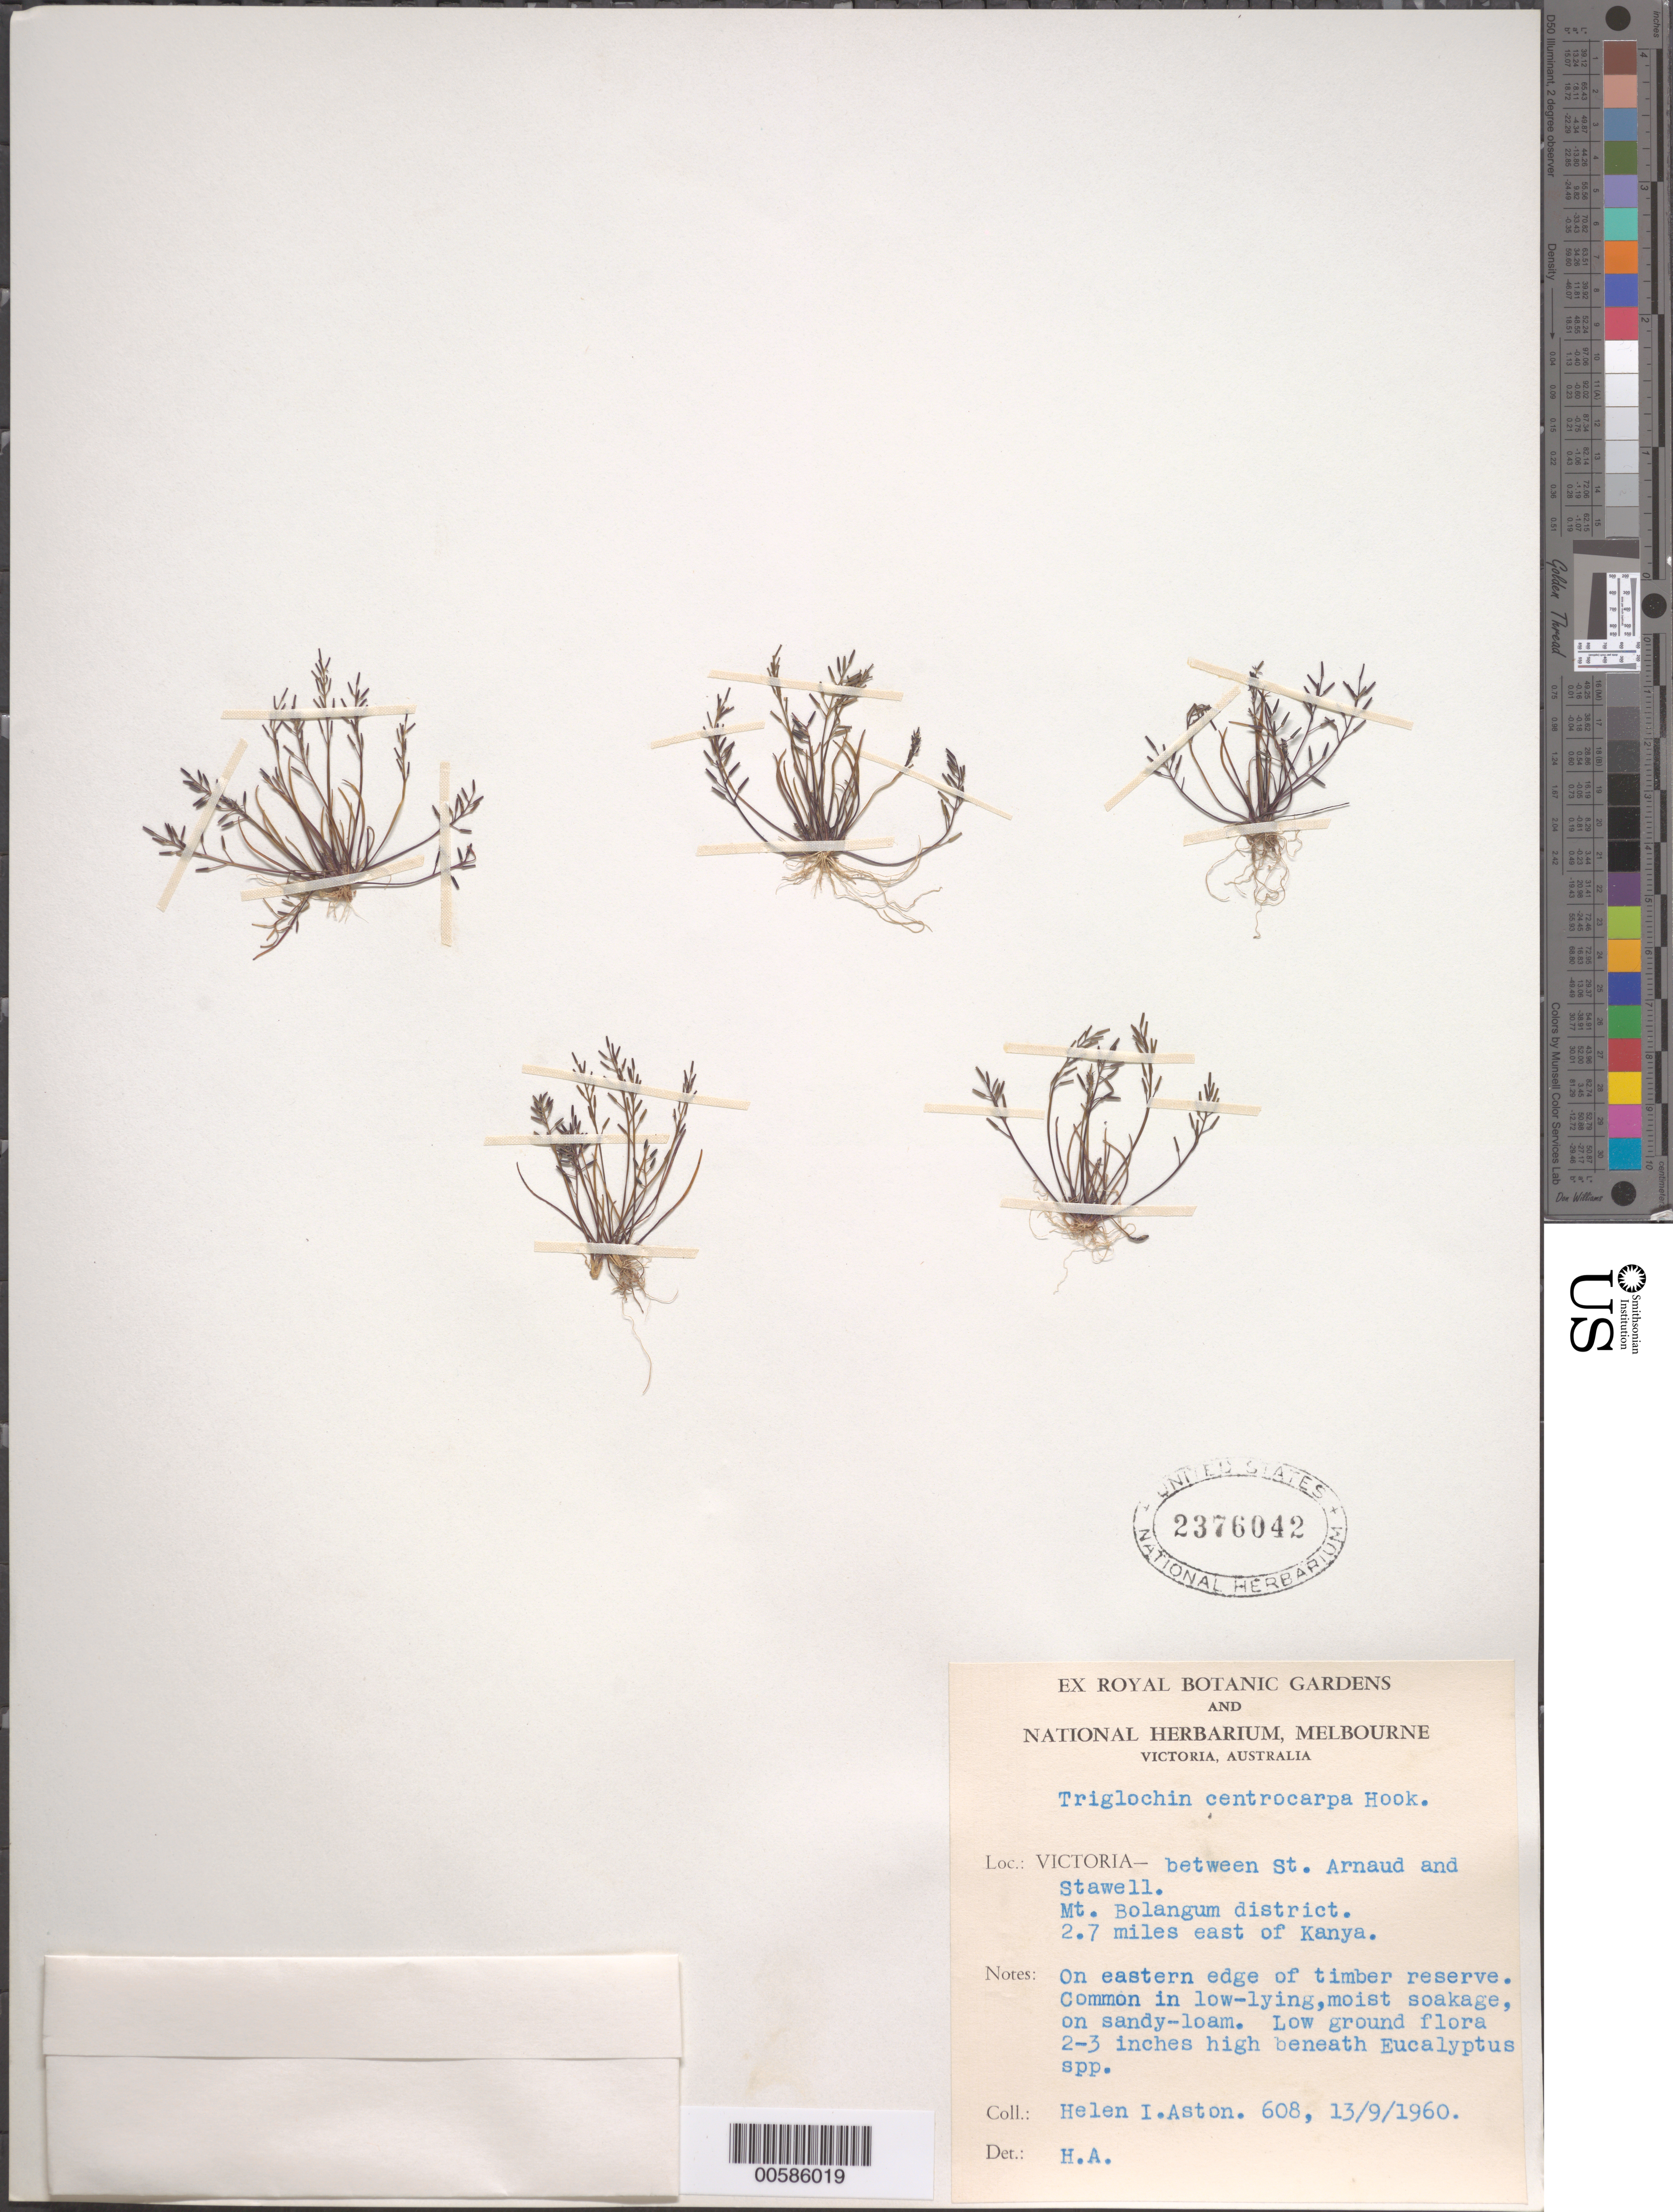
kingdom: Plantae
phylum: Tracheophyta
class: Liliopsida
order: Alismatales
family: Juncaginaceae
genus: Triglochin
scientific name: Triglochin centrocarpa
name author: Hook.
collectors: H. I. Aston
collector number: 608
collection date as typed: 13 Sep 1960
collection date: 1960-09-13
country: Australia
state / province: Victoria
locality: Between St. Arnaud and Stawell, Mt. Bolangum Dist.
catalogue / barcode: US 2376042